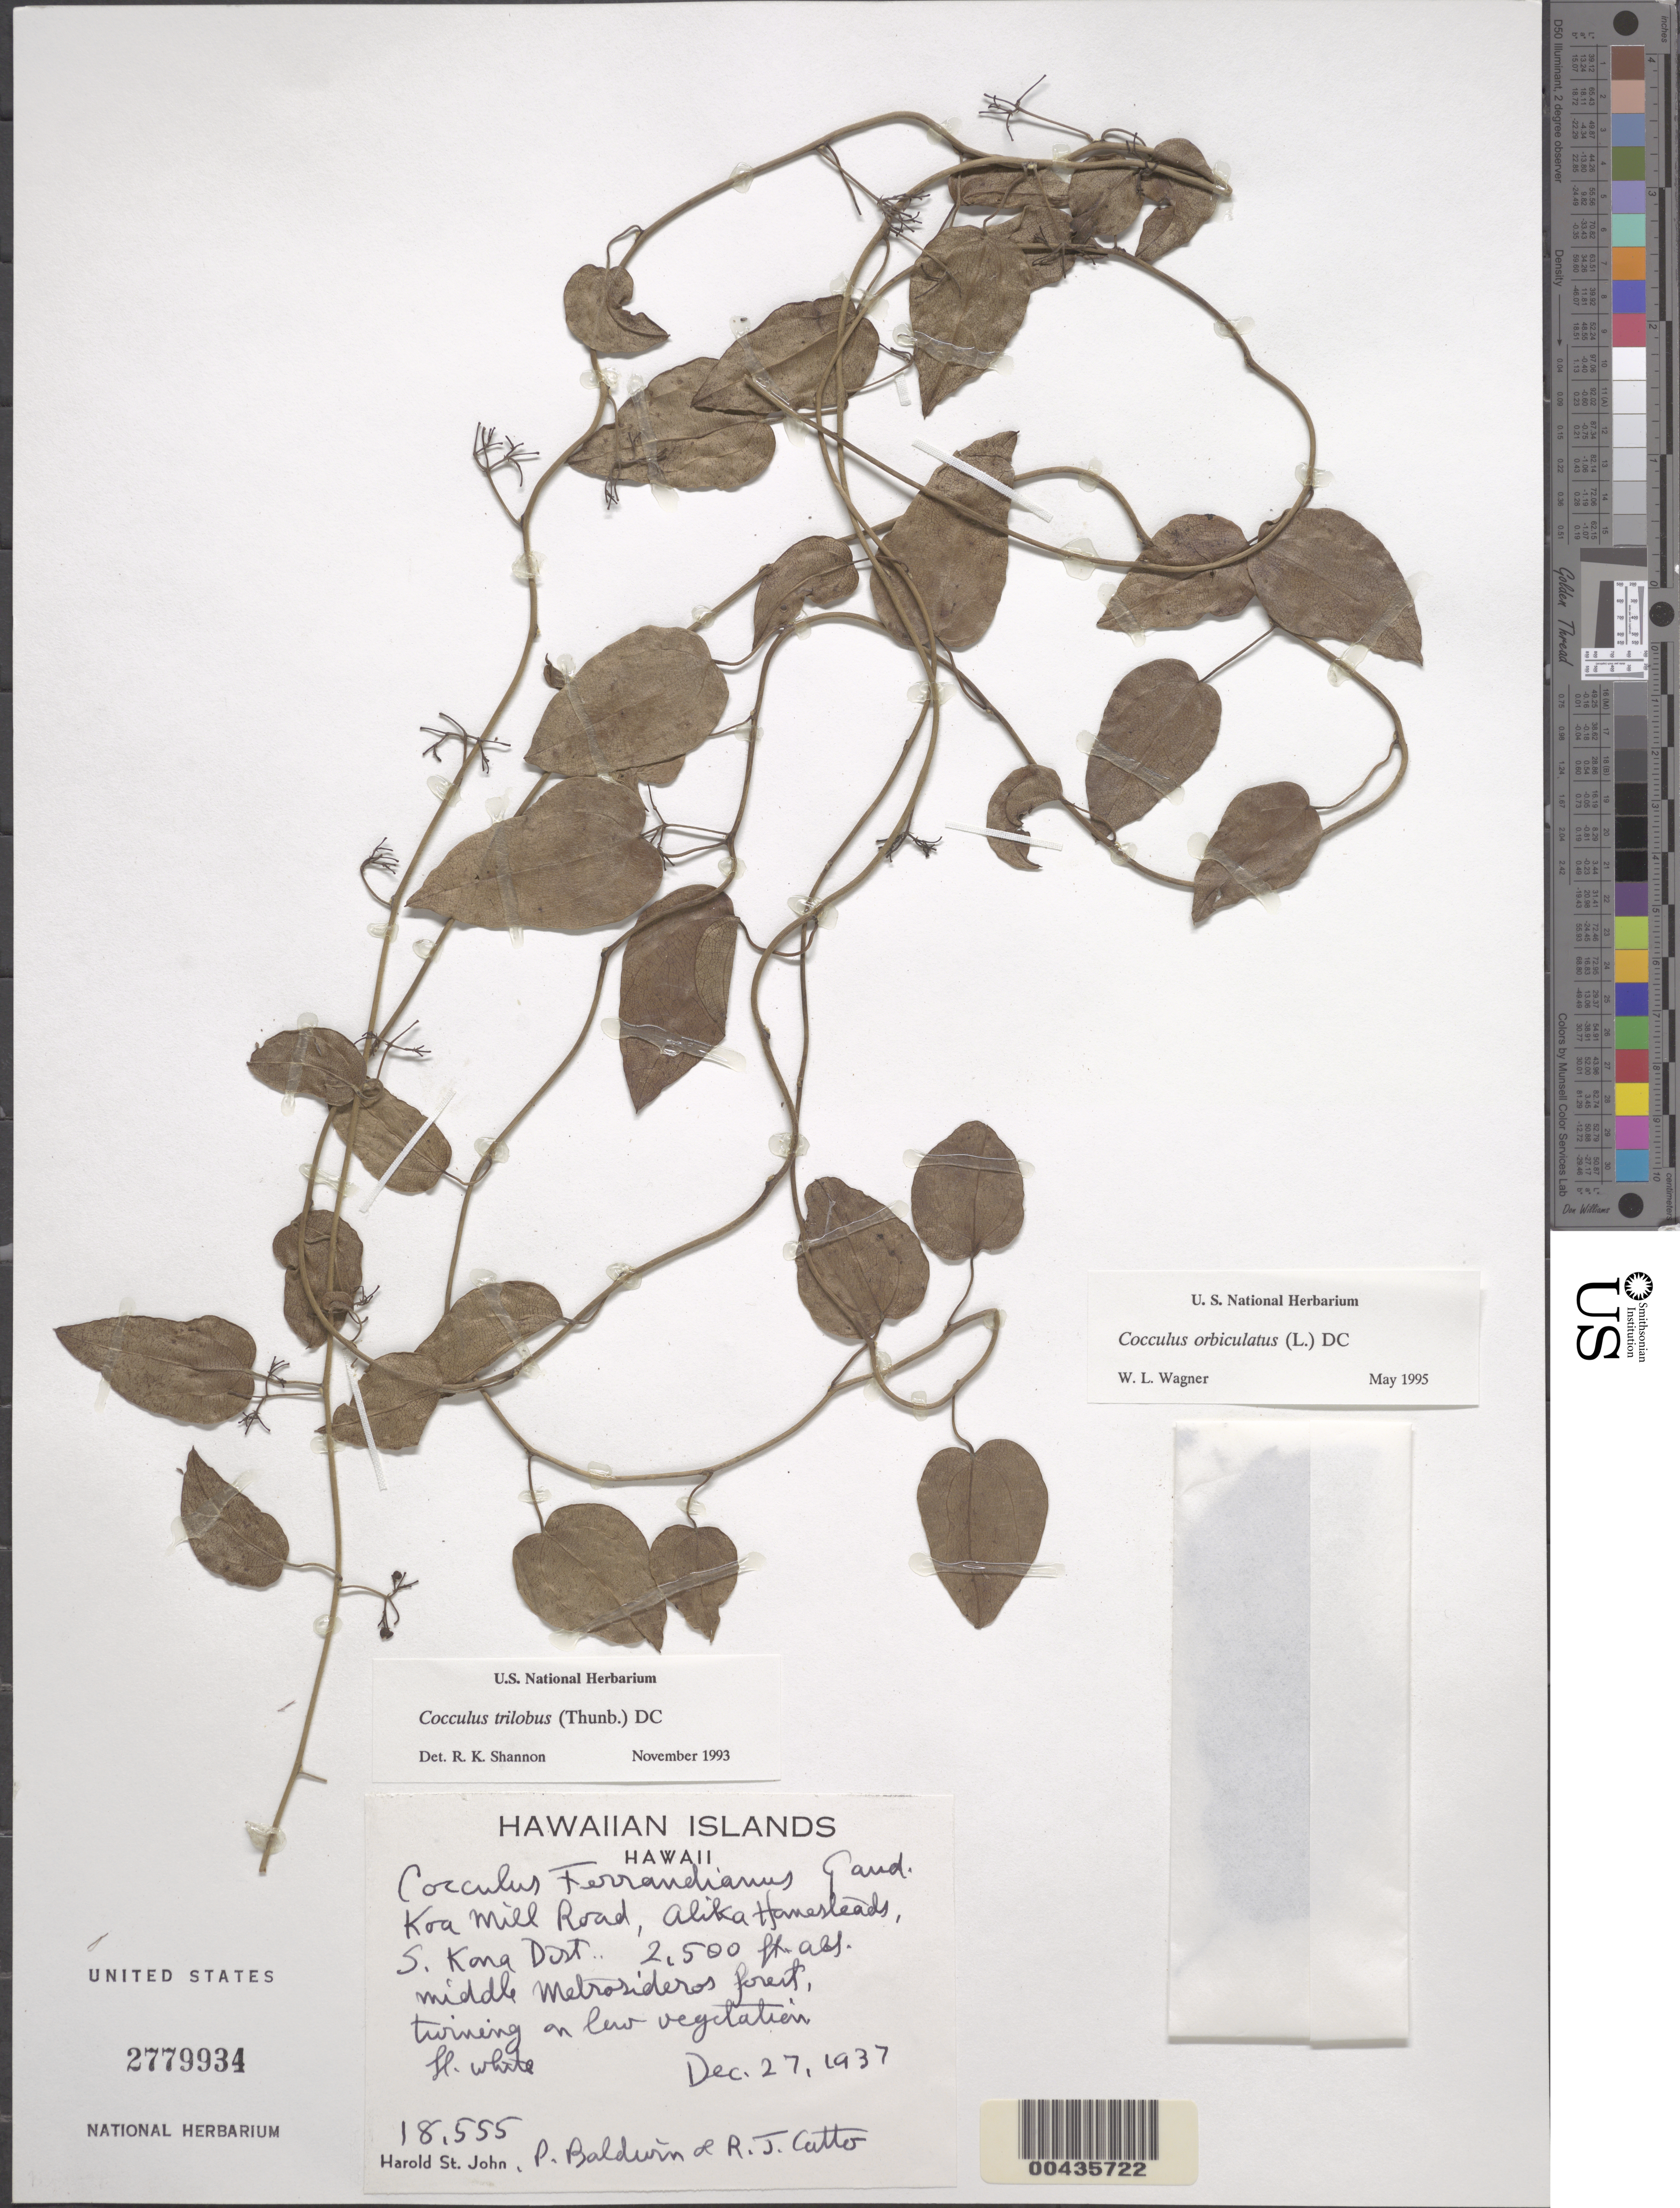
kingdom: Plantae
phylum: Tracheophyta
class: Magnoliopsida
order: Ranunculales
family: Menispermaceae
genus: Cocculus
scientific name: Cocculus orbiculatus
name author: (L.) DC.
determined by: Wagner, W. L., (BOT), Smithsonian Institution - National Museum of Natural History (UNITED STATES)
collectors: H. St. John, P. Baldwin & R. Catto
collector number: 18555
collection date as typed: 27 Dec 1937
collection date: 1937-12-27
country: United States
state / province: Hawaii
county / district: Hawaii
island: Hawaii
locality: Koa Mill Road, Alika Homesteads, S Kona Dist.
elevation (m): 762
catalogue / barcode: US 2779934